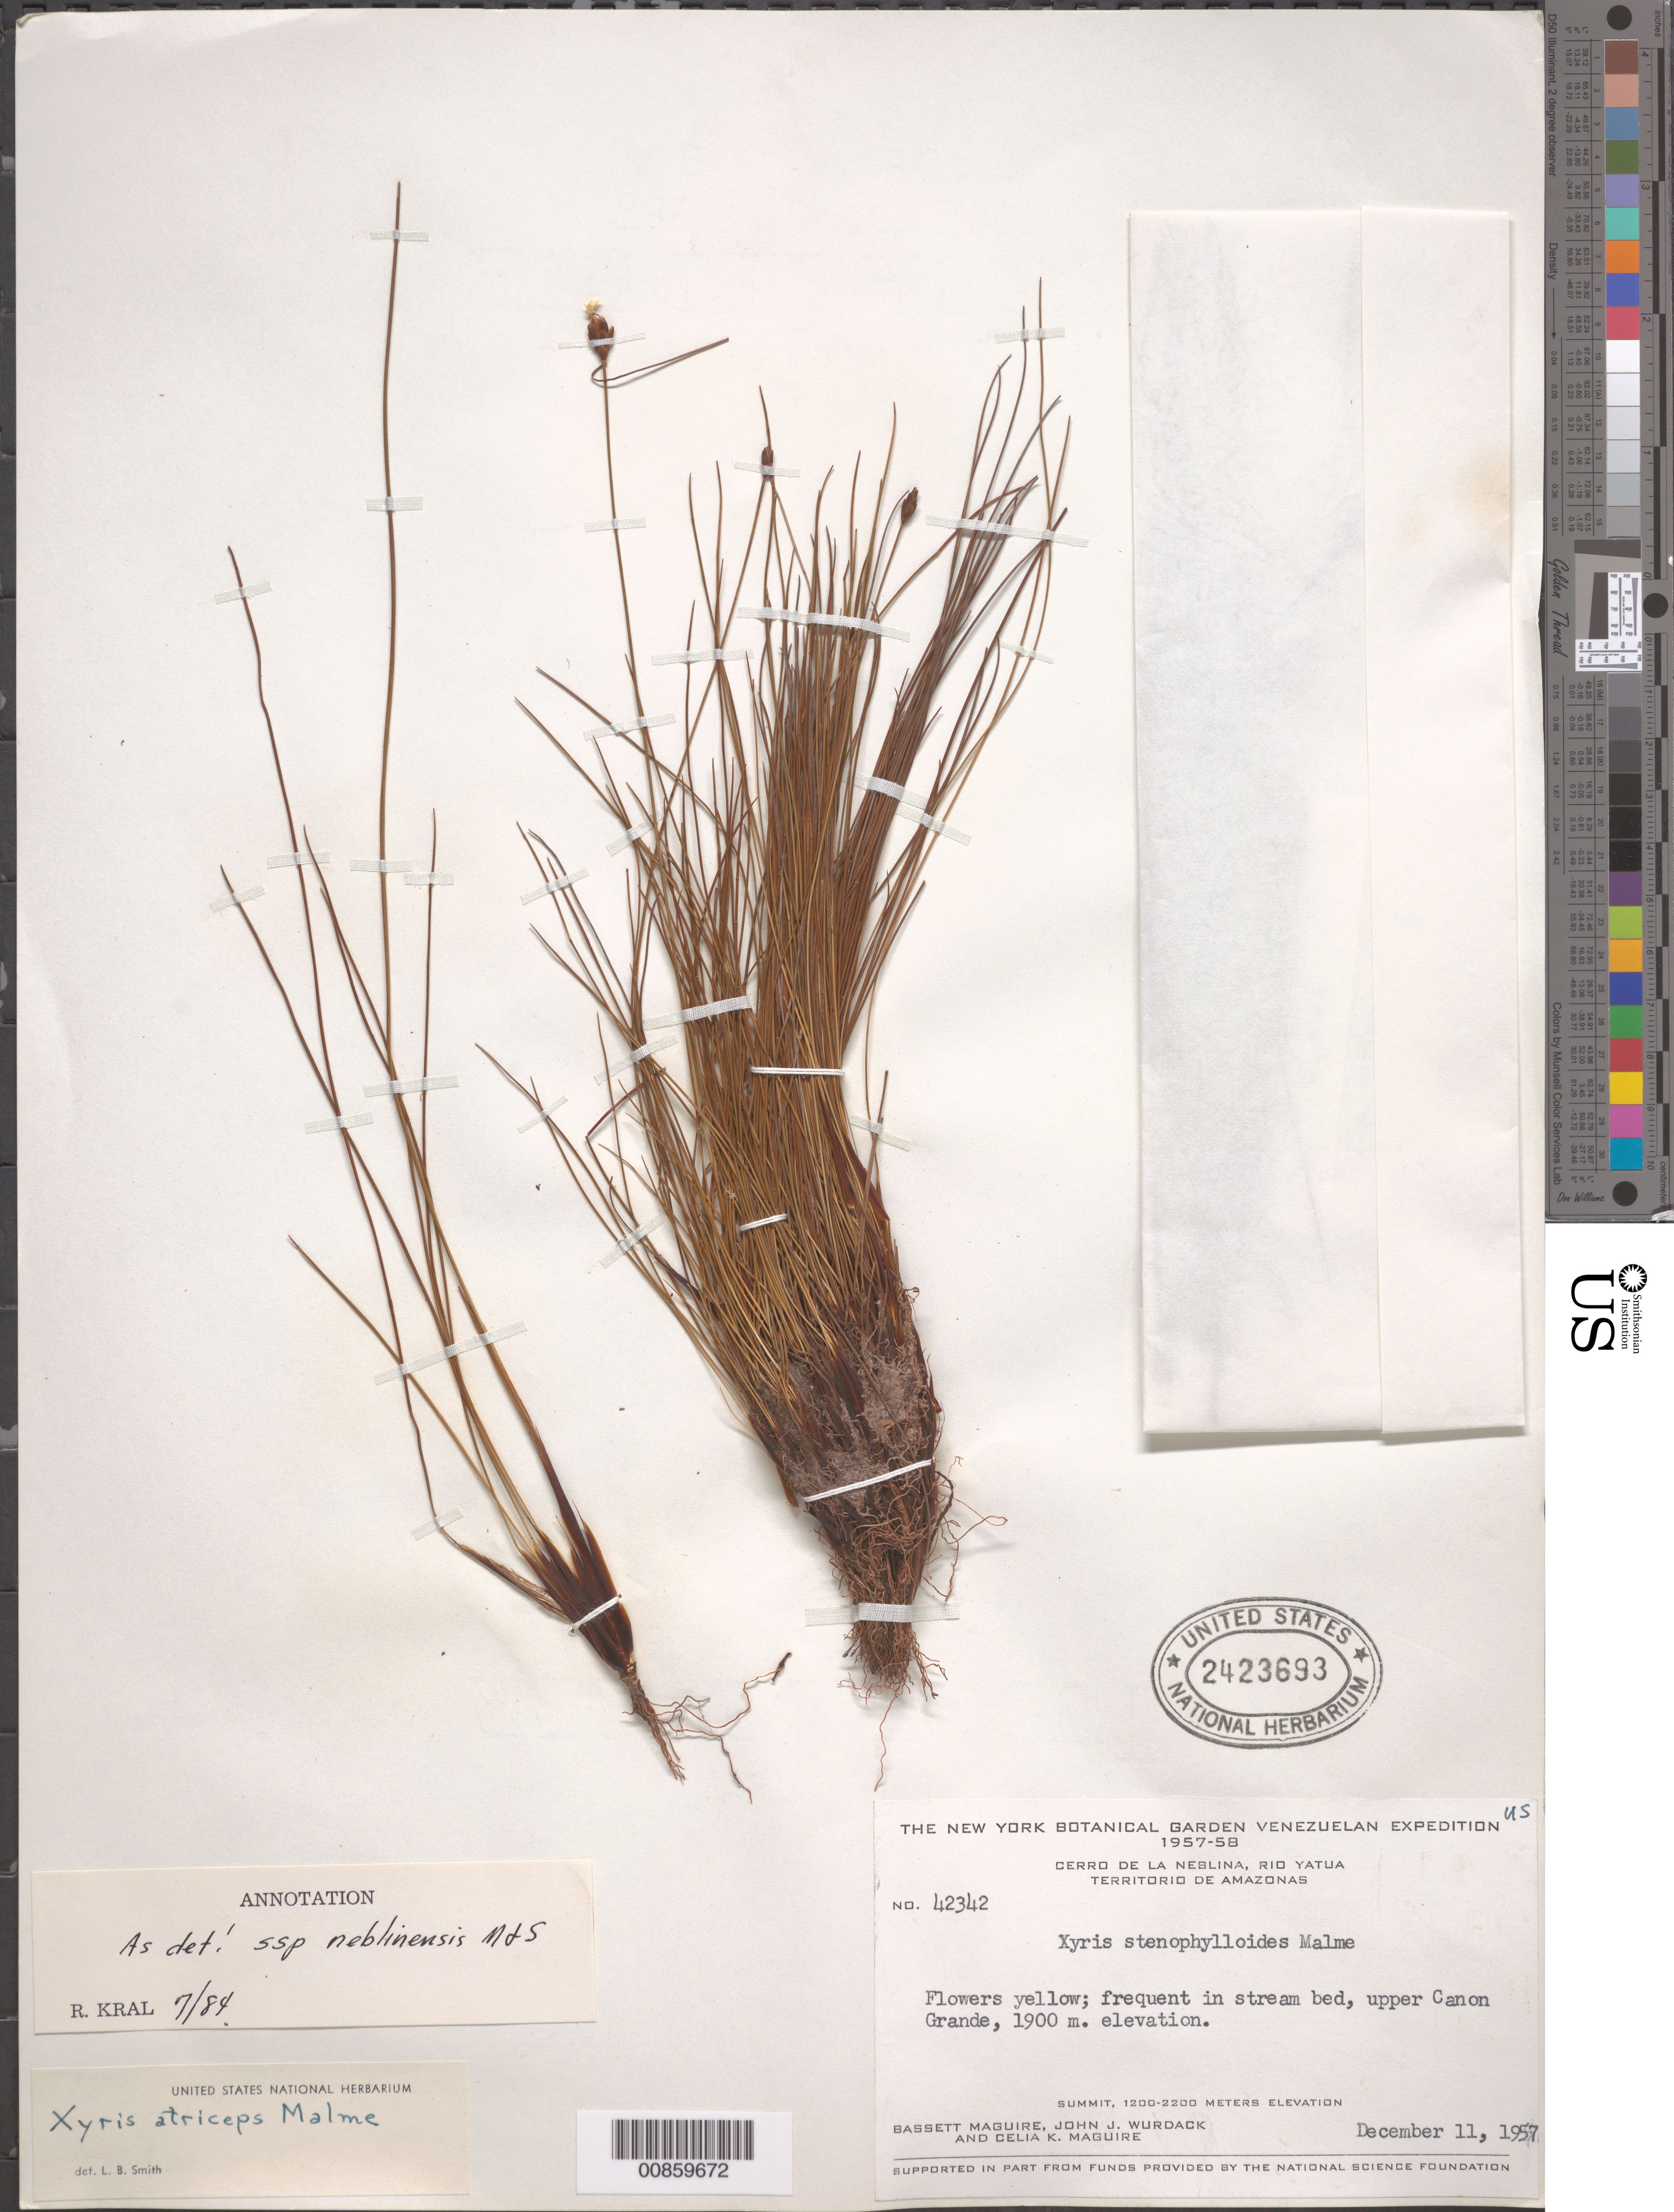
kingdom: Plantae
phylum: Tracheophyta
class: Liliopsida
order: Poales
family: Xyridaceae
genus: Xyris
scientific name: Xyris atriceps subsp. neblinensis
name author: Maguire & L.B. Sm.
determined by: Kral, Robert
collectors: B. Maguire, J. J. Wurdack & C. K. Maguire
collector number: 42342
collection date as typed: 11-Dec-57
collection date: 1957-12-11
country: Venezuela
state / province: Amazonas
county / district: Río Negro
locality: Cerro de la Neblina, Río Yatua, upper Caño Grande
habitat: Stream bed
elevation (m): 1900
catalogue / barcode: US 2423693